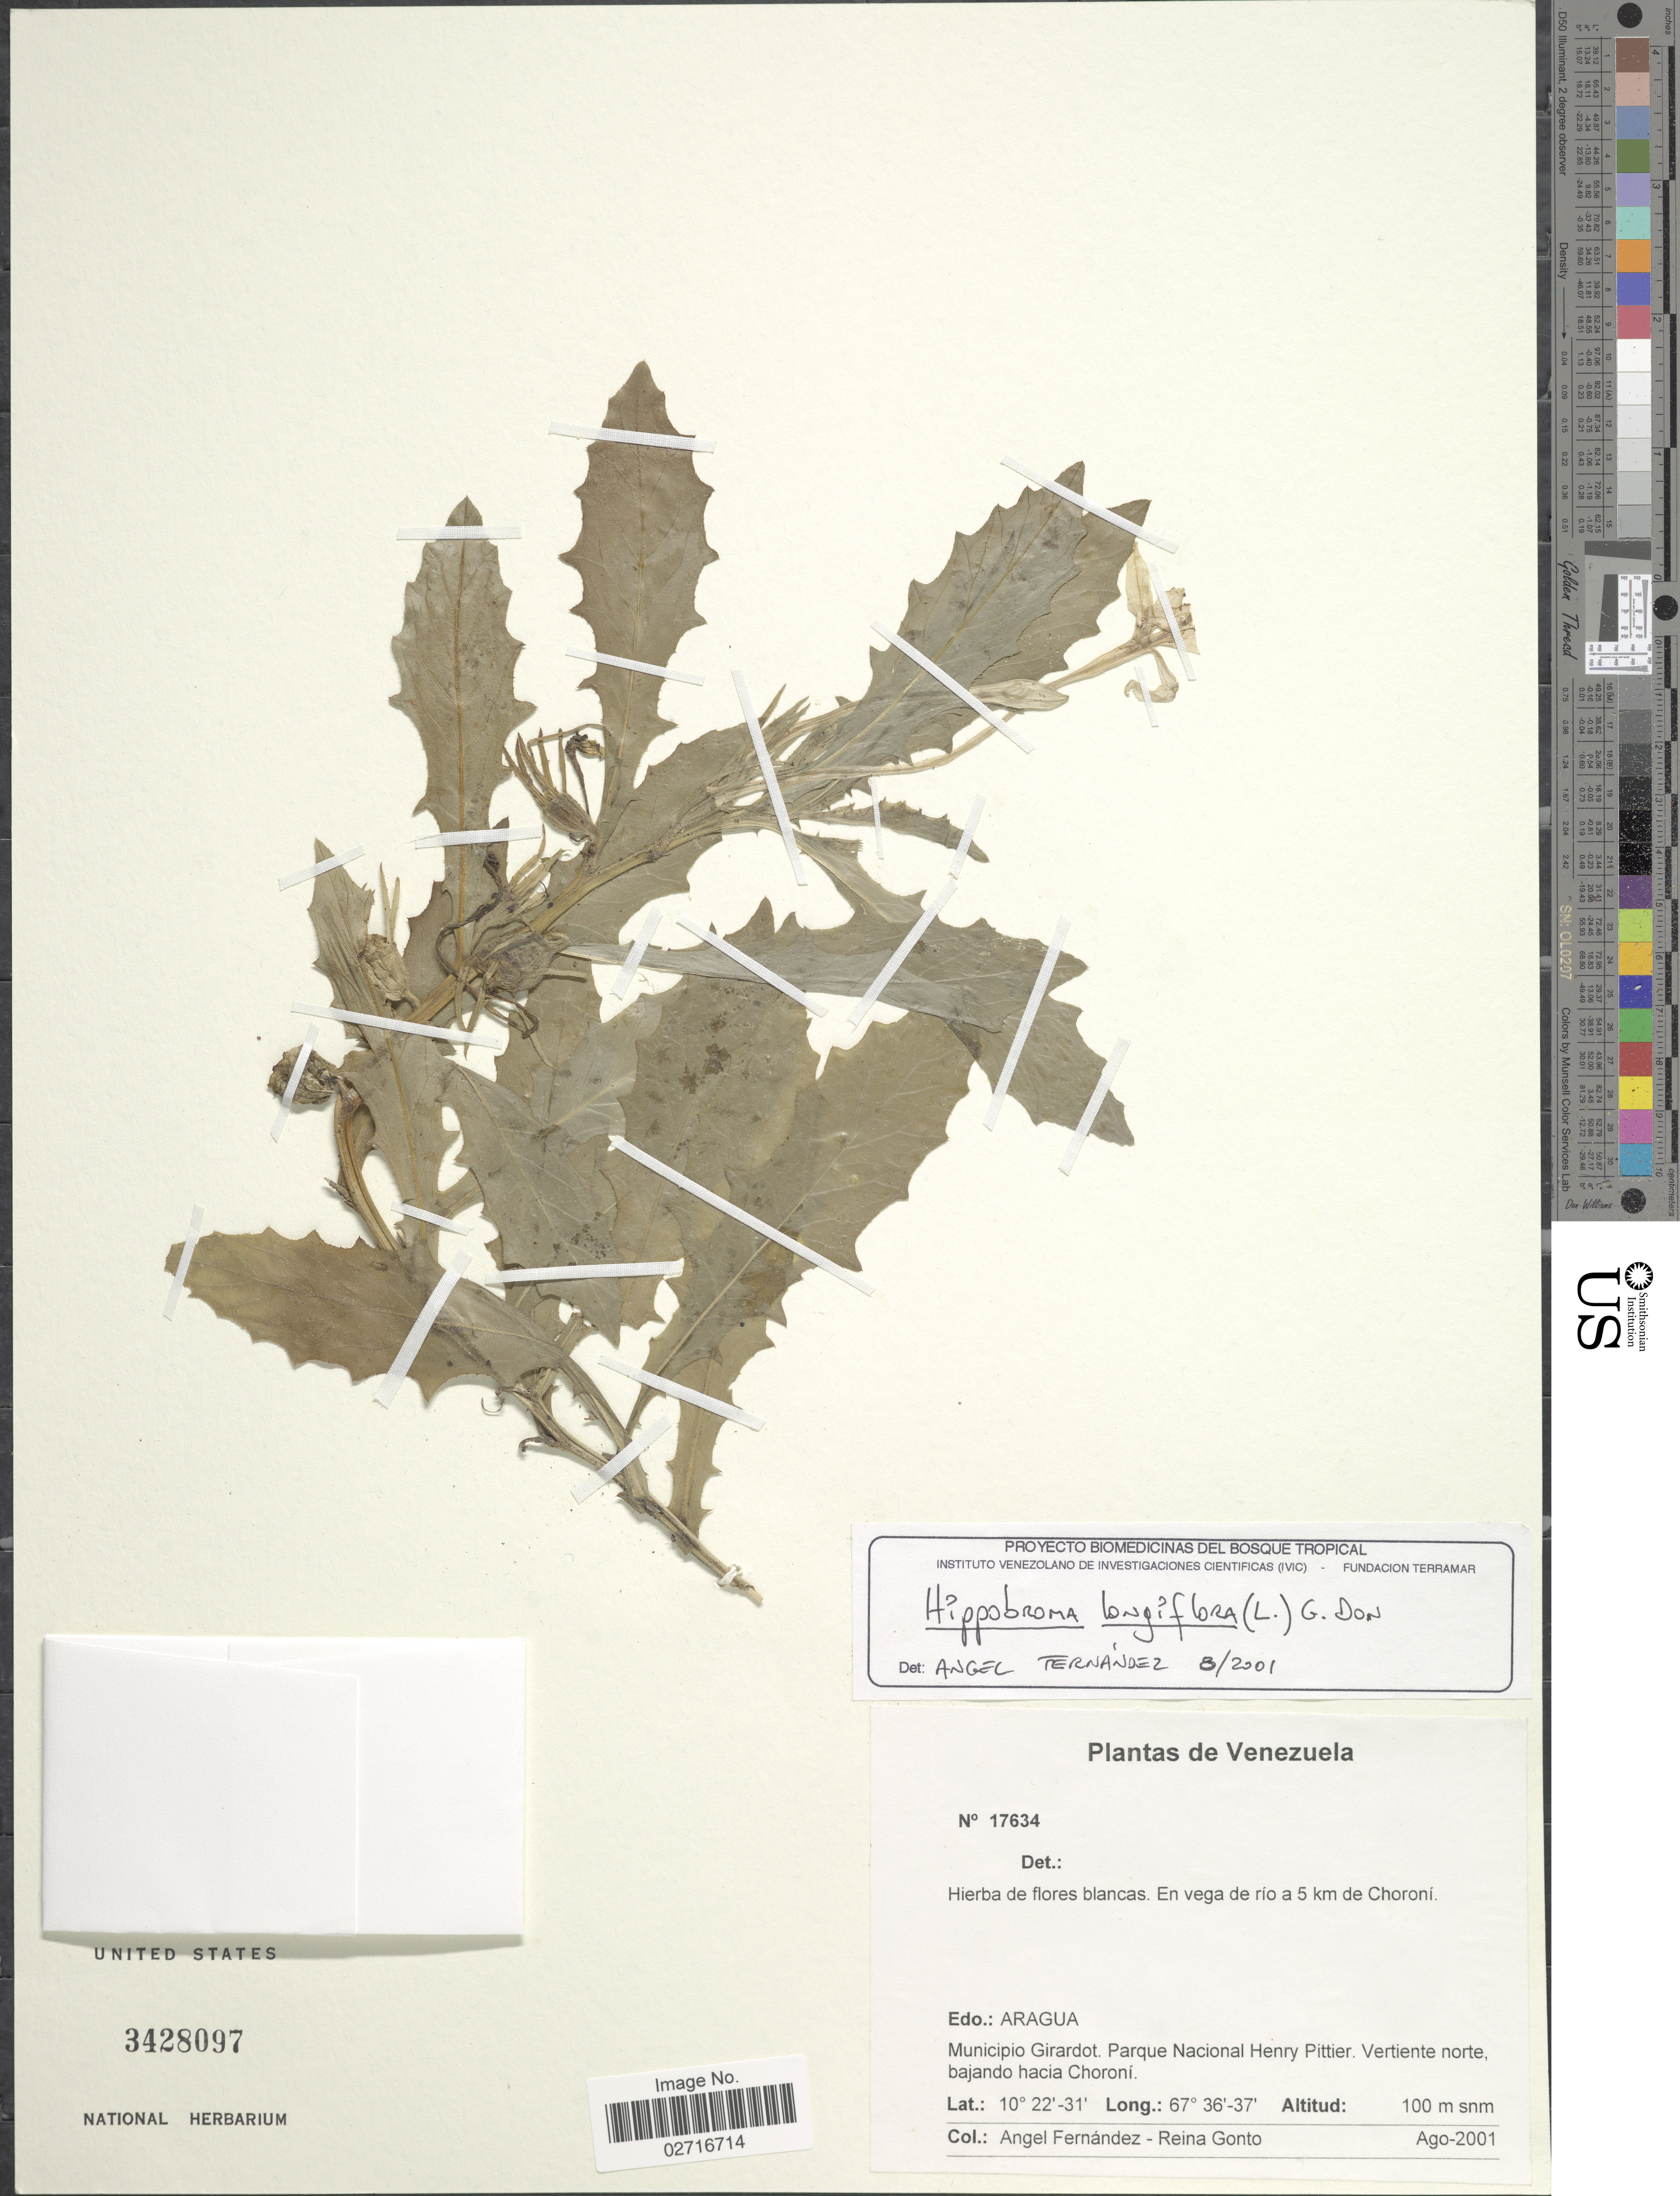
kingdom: Plantae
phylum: Tracheophyta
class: Magnoliopsida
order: Asterales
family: Campanulaceae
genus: Hippobroma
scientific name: Hippobroma longiflora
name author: (L.) G. Don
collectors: Á. Fernández & R. Gonto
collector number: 17634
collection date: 2001-08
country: Venezuela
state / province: Aragua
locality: Municipio Girardot, Parque Nacional Henry Pittier, Vertiente norte, bajando hacia Choroni.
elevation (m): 100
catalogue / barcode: US 3428097